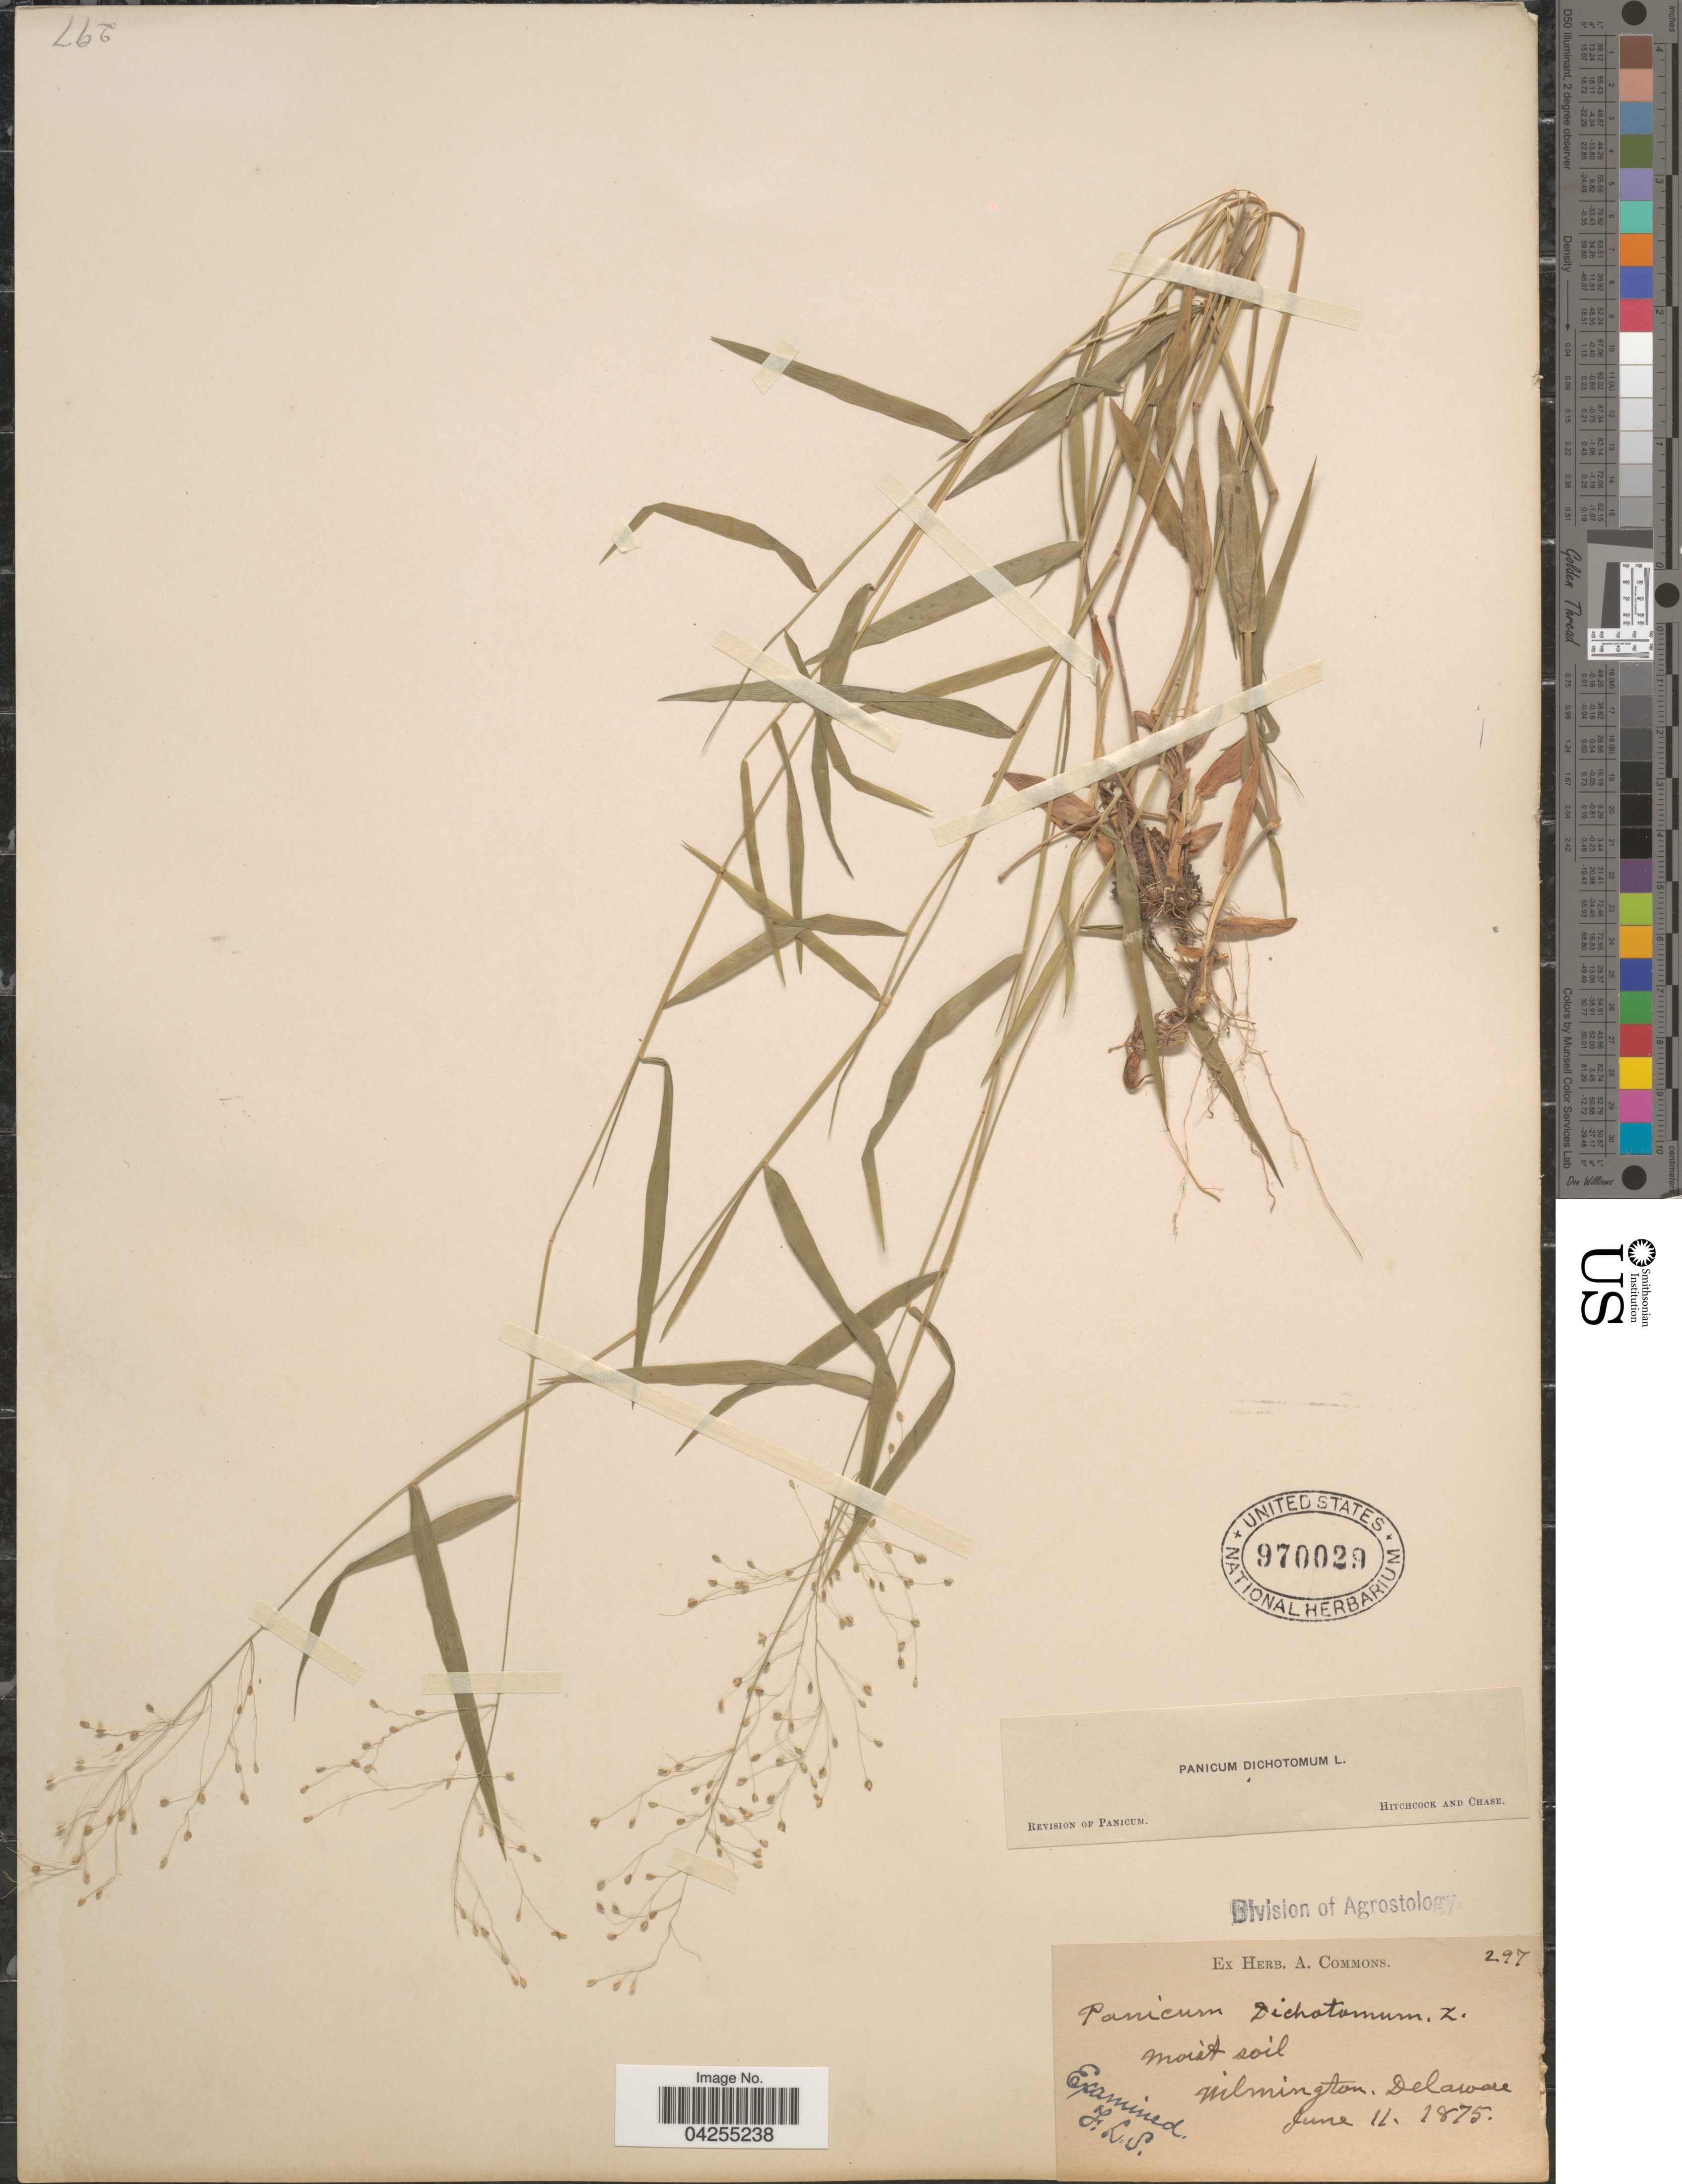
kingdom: Plantae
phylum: Tracheophyta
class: Liliopsida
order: Poales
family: Poaceae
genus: Dichanthelium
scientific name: Dichanthelium dichotomum var. dichotomum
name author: (L.) Gould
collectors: ex herb. A. Commons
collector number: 297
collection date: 1875-06-11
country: United States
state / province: Delaware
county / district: New Castle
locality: Wilmington.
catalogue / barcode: US 970029